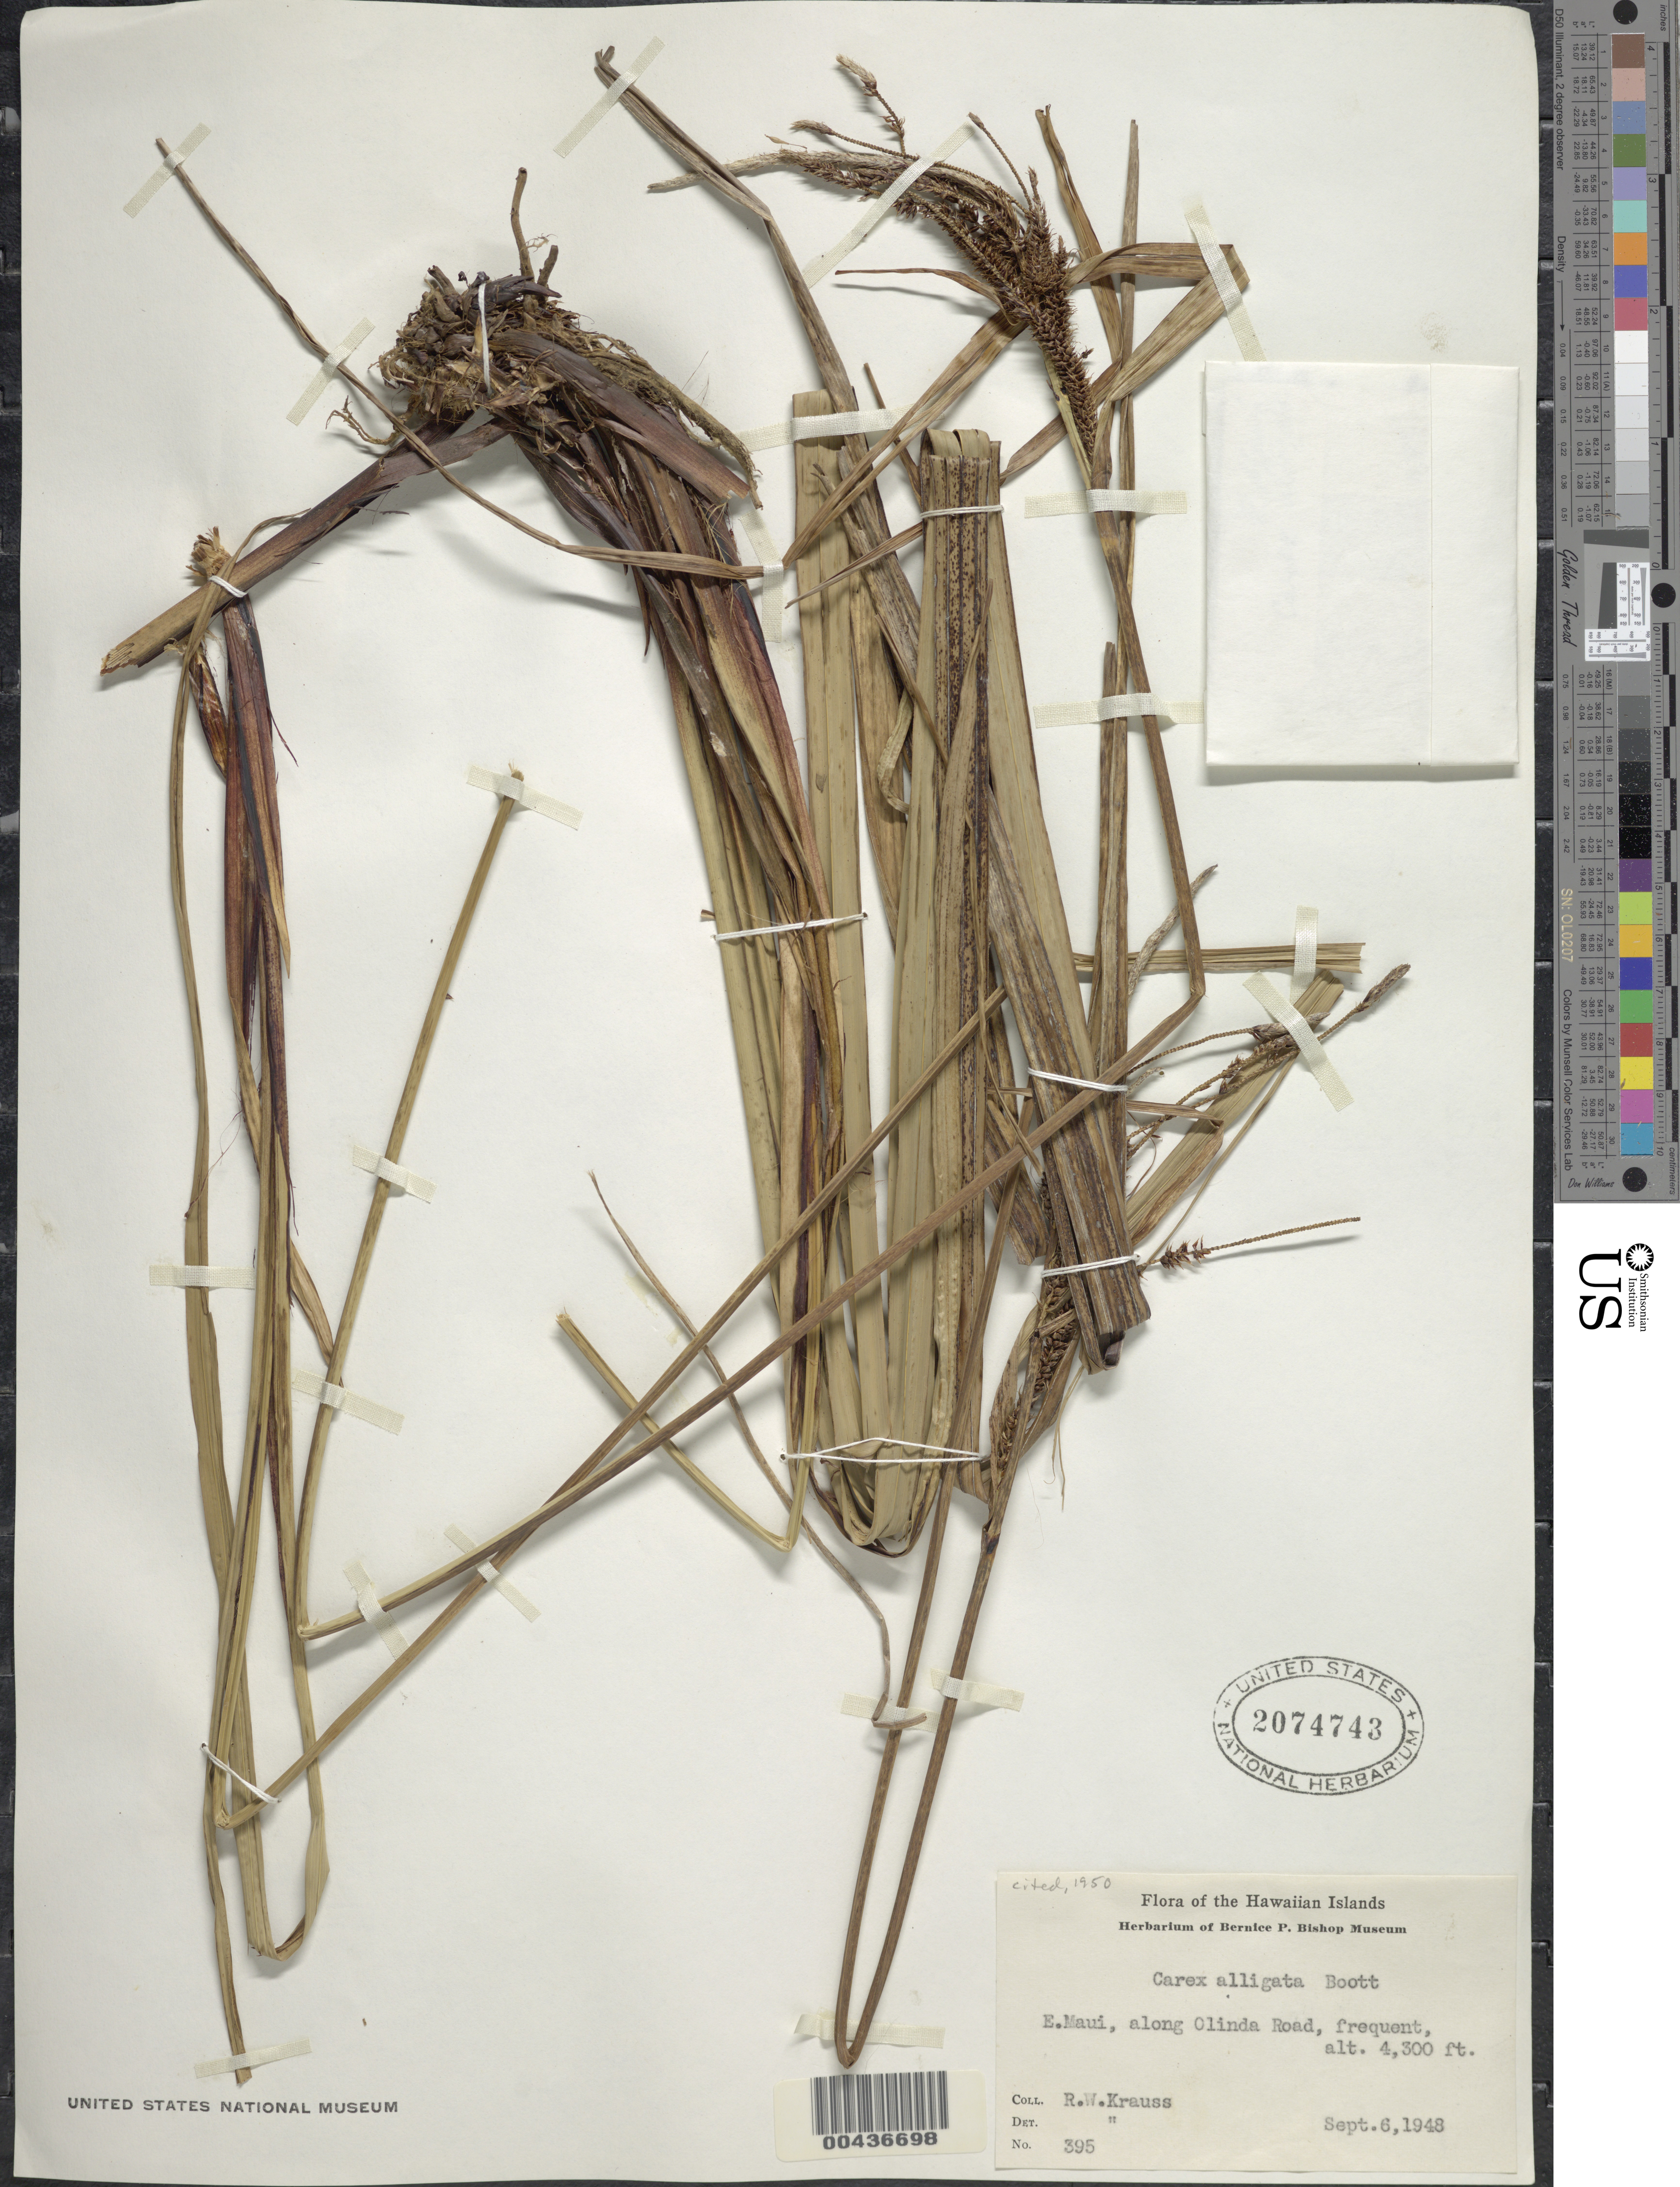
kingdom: Plantae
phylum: Tracheophyta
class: Liliopsida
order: Poales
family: Cyperaceae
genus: Carex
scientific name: Carex alligata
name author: Boott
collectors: R. Krauss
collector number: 395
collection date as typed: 6 Sep 1948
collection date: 1948-09-06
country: United States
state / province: Hawaii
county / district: Maui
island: Maui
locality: E Maui, along Olinda Road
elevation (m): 1311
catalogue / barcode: US 2074743